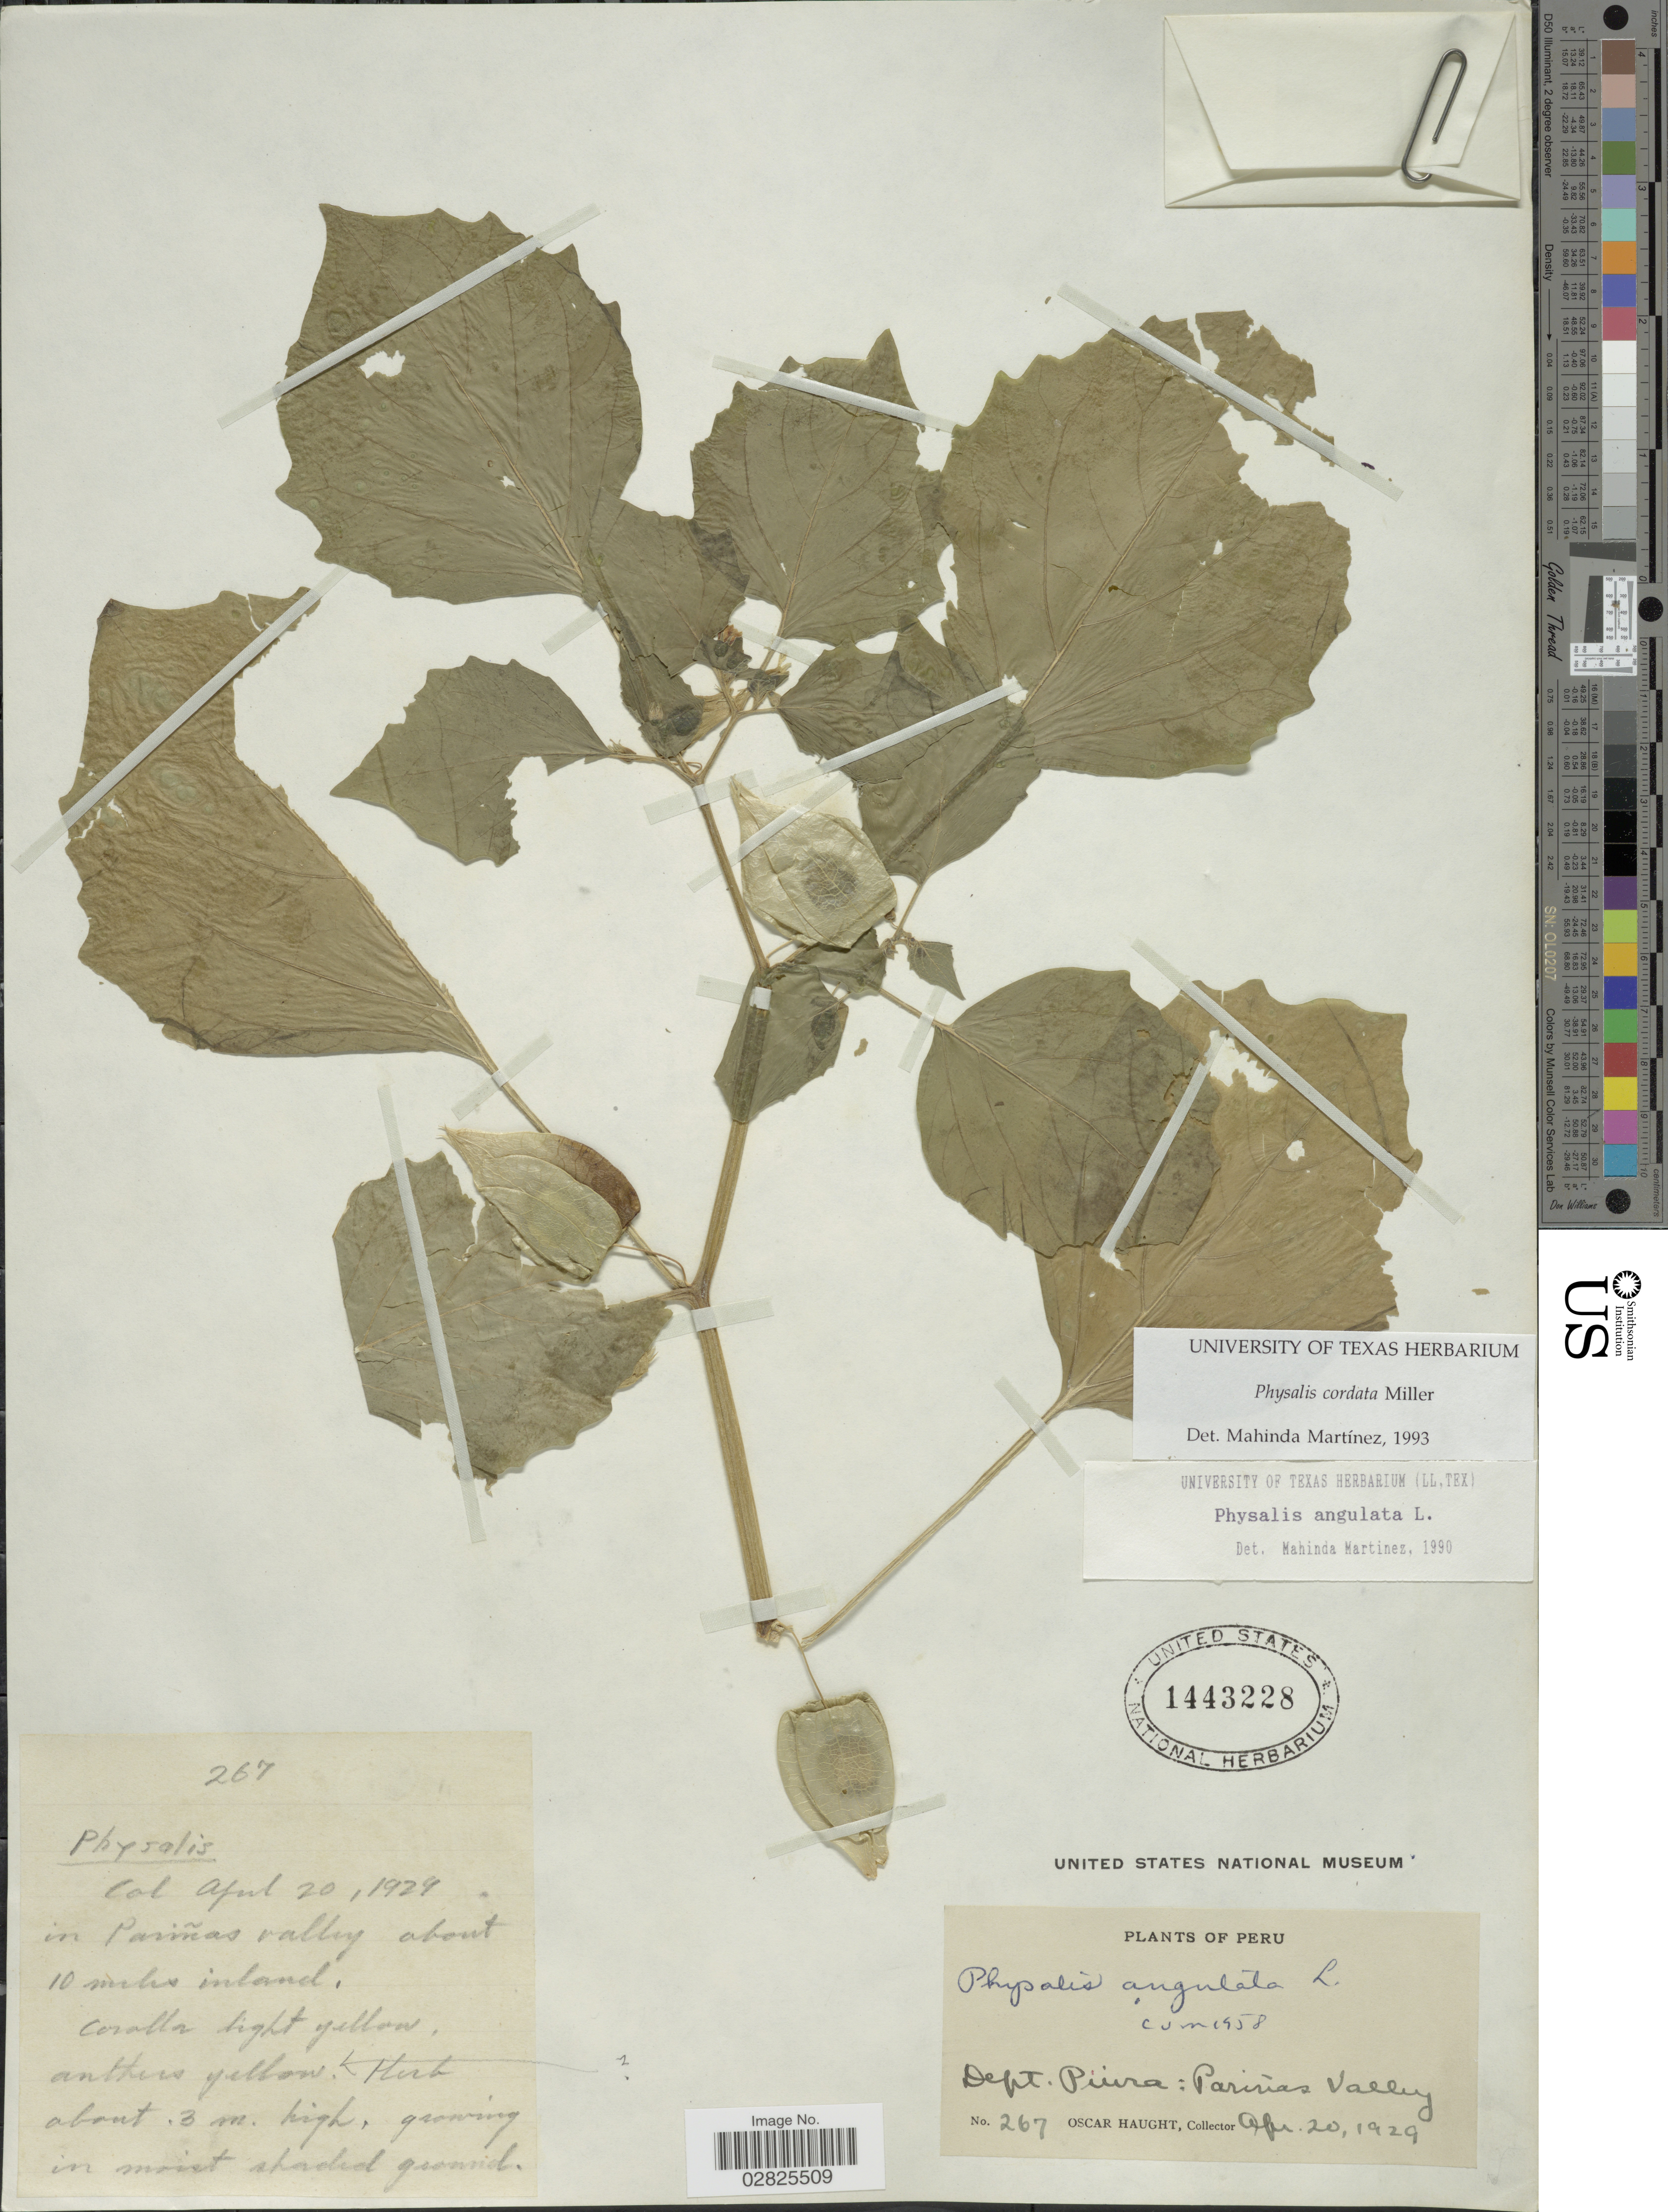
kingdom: Plantae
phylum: Tracheophyta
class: Magnoliopsida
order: Solanales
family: Solanaceae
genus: Physalis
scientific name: Physalis cordata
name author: Mill.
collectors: O. Haught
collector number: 267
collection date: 1929-04-20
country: Peru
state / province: Piura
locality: Pariñas Valley, Dept. Piura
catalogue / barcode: US 1443228